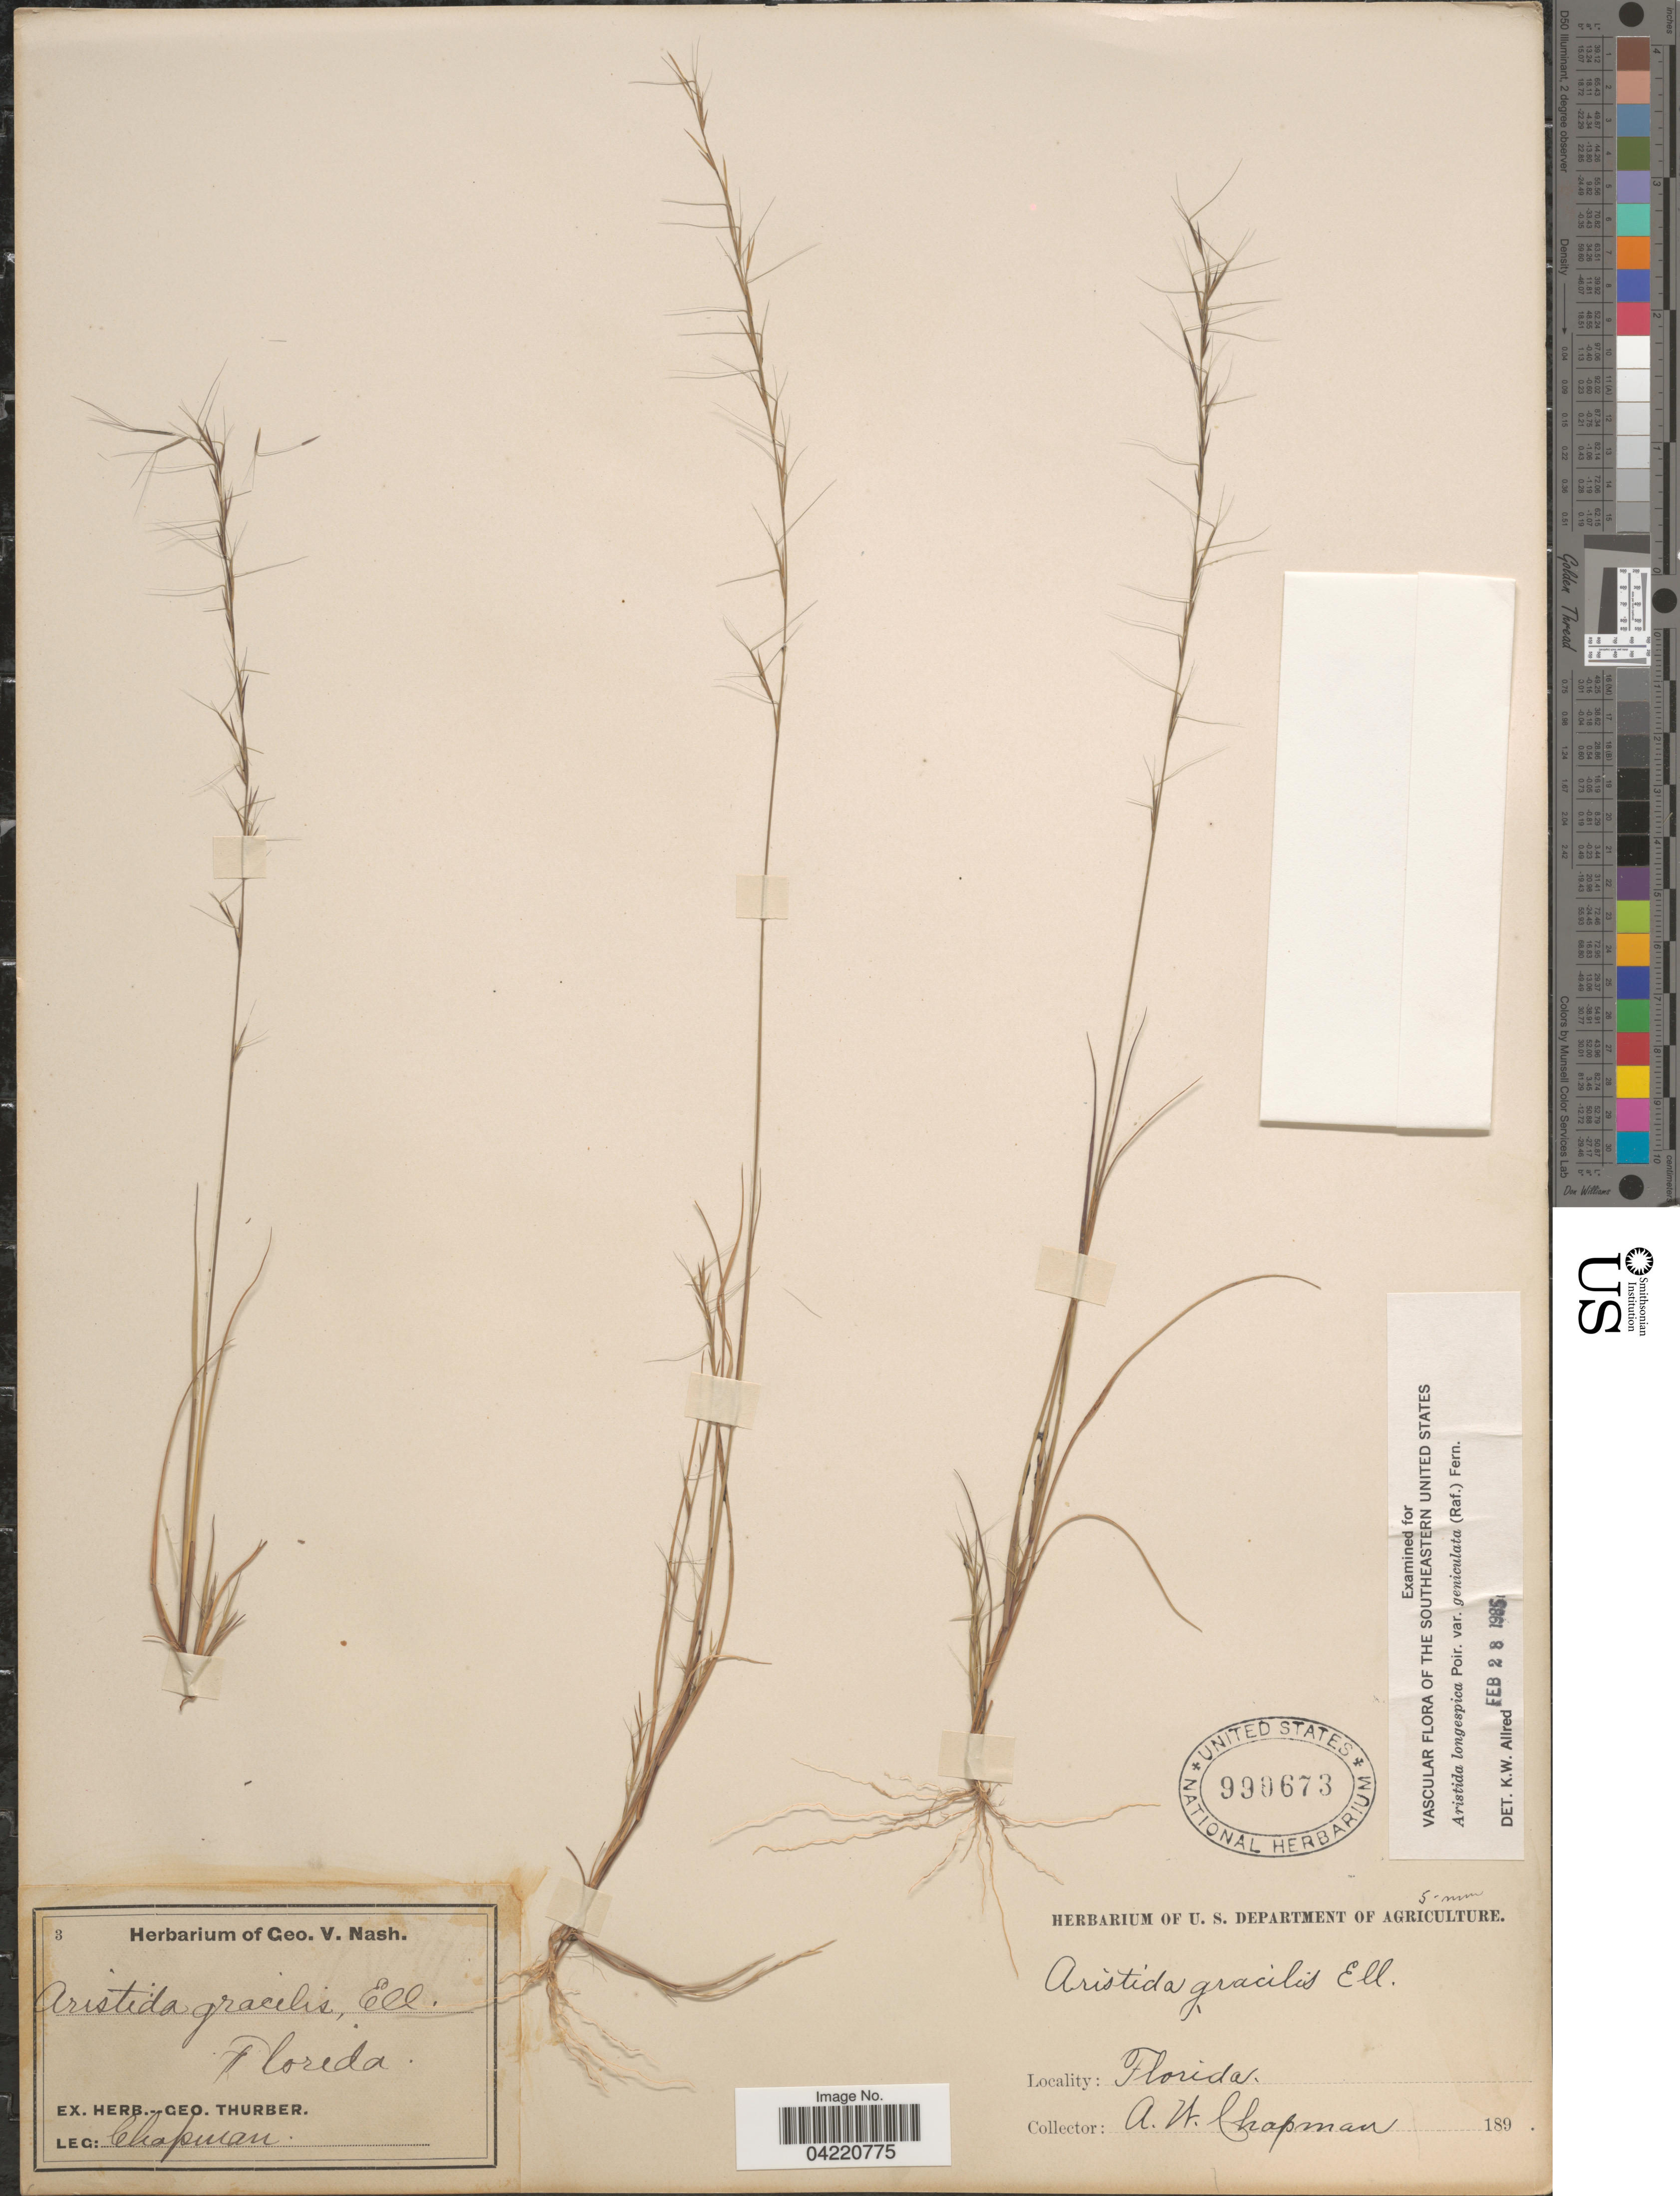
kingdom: Plantae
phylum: Tracheophyta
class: Liliopsida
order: Poales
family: Poaceae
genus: Aristida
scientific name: Aristida longespica var. geniculata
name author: (Raf.) Fernald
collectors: A. W. Chapman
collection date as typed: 189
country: United States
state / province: Florida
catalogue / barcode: US 990673